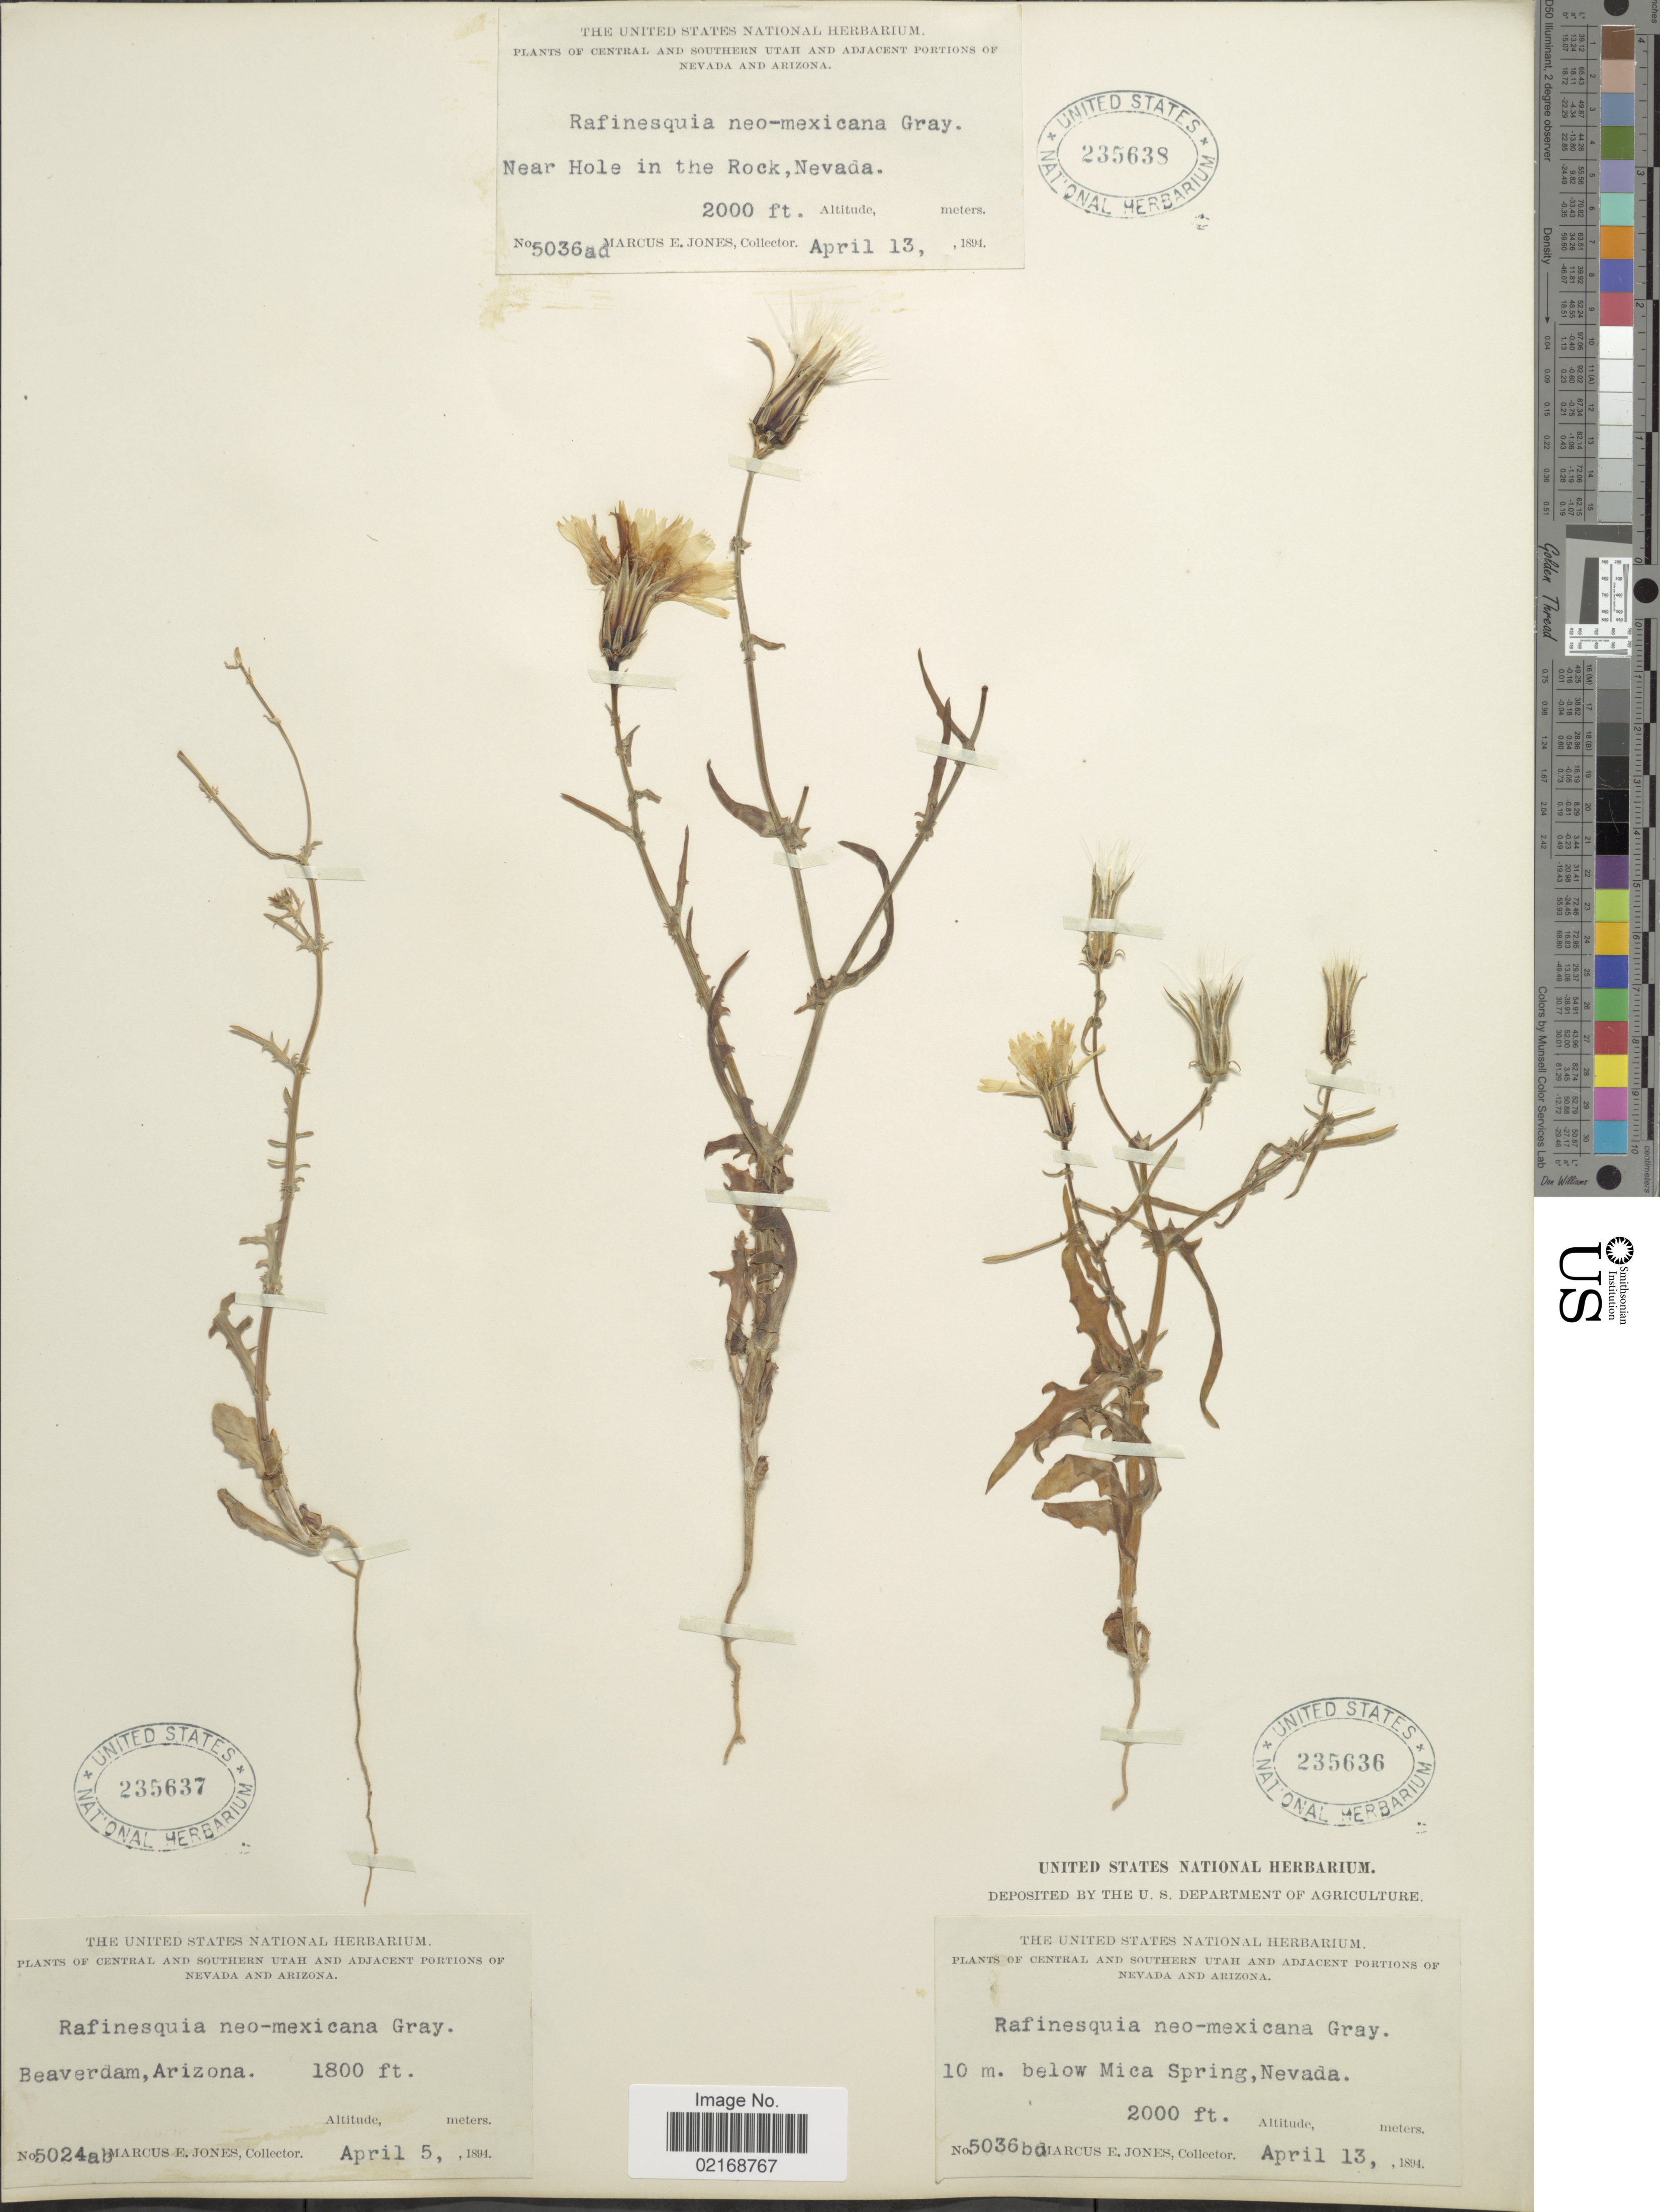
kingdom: Plantae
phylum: Tracheophyta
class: Magnoliopsida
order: Asterales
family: Asteraceae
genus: Rafinesquia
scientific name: Rafinesquia neomexicana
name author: A. Gray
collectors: M. E. Jones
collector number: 5036bd*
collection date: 1894-04-13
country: United States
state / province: Nevada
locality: Adjacent portions of Nevada, 10 m. below Mica Springs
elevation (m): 610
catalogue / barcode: US 235636-2